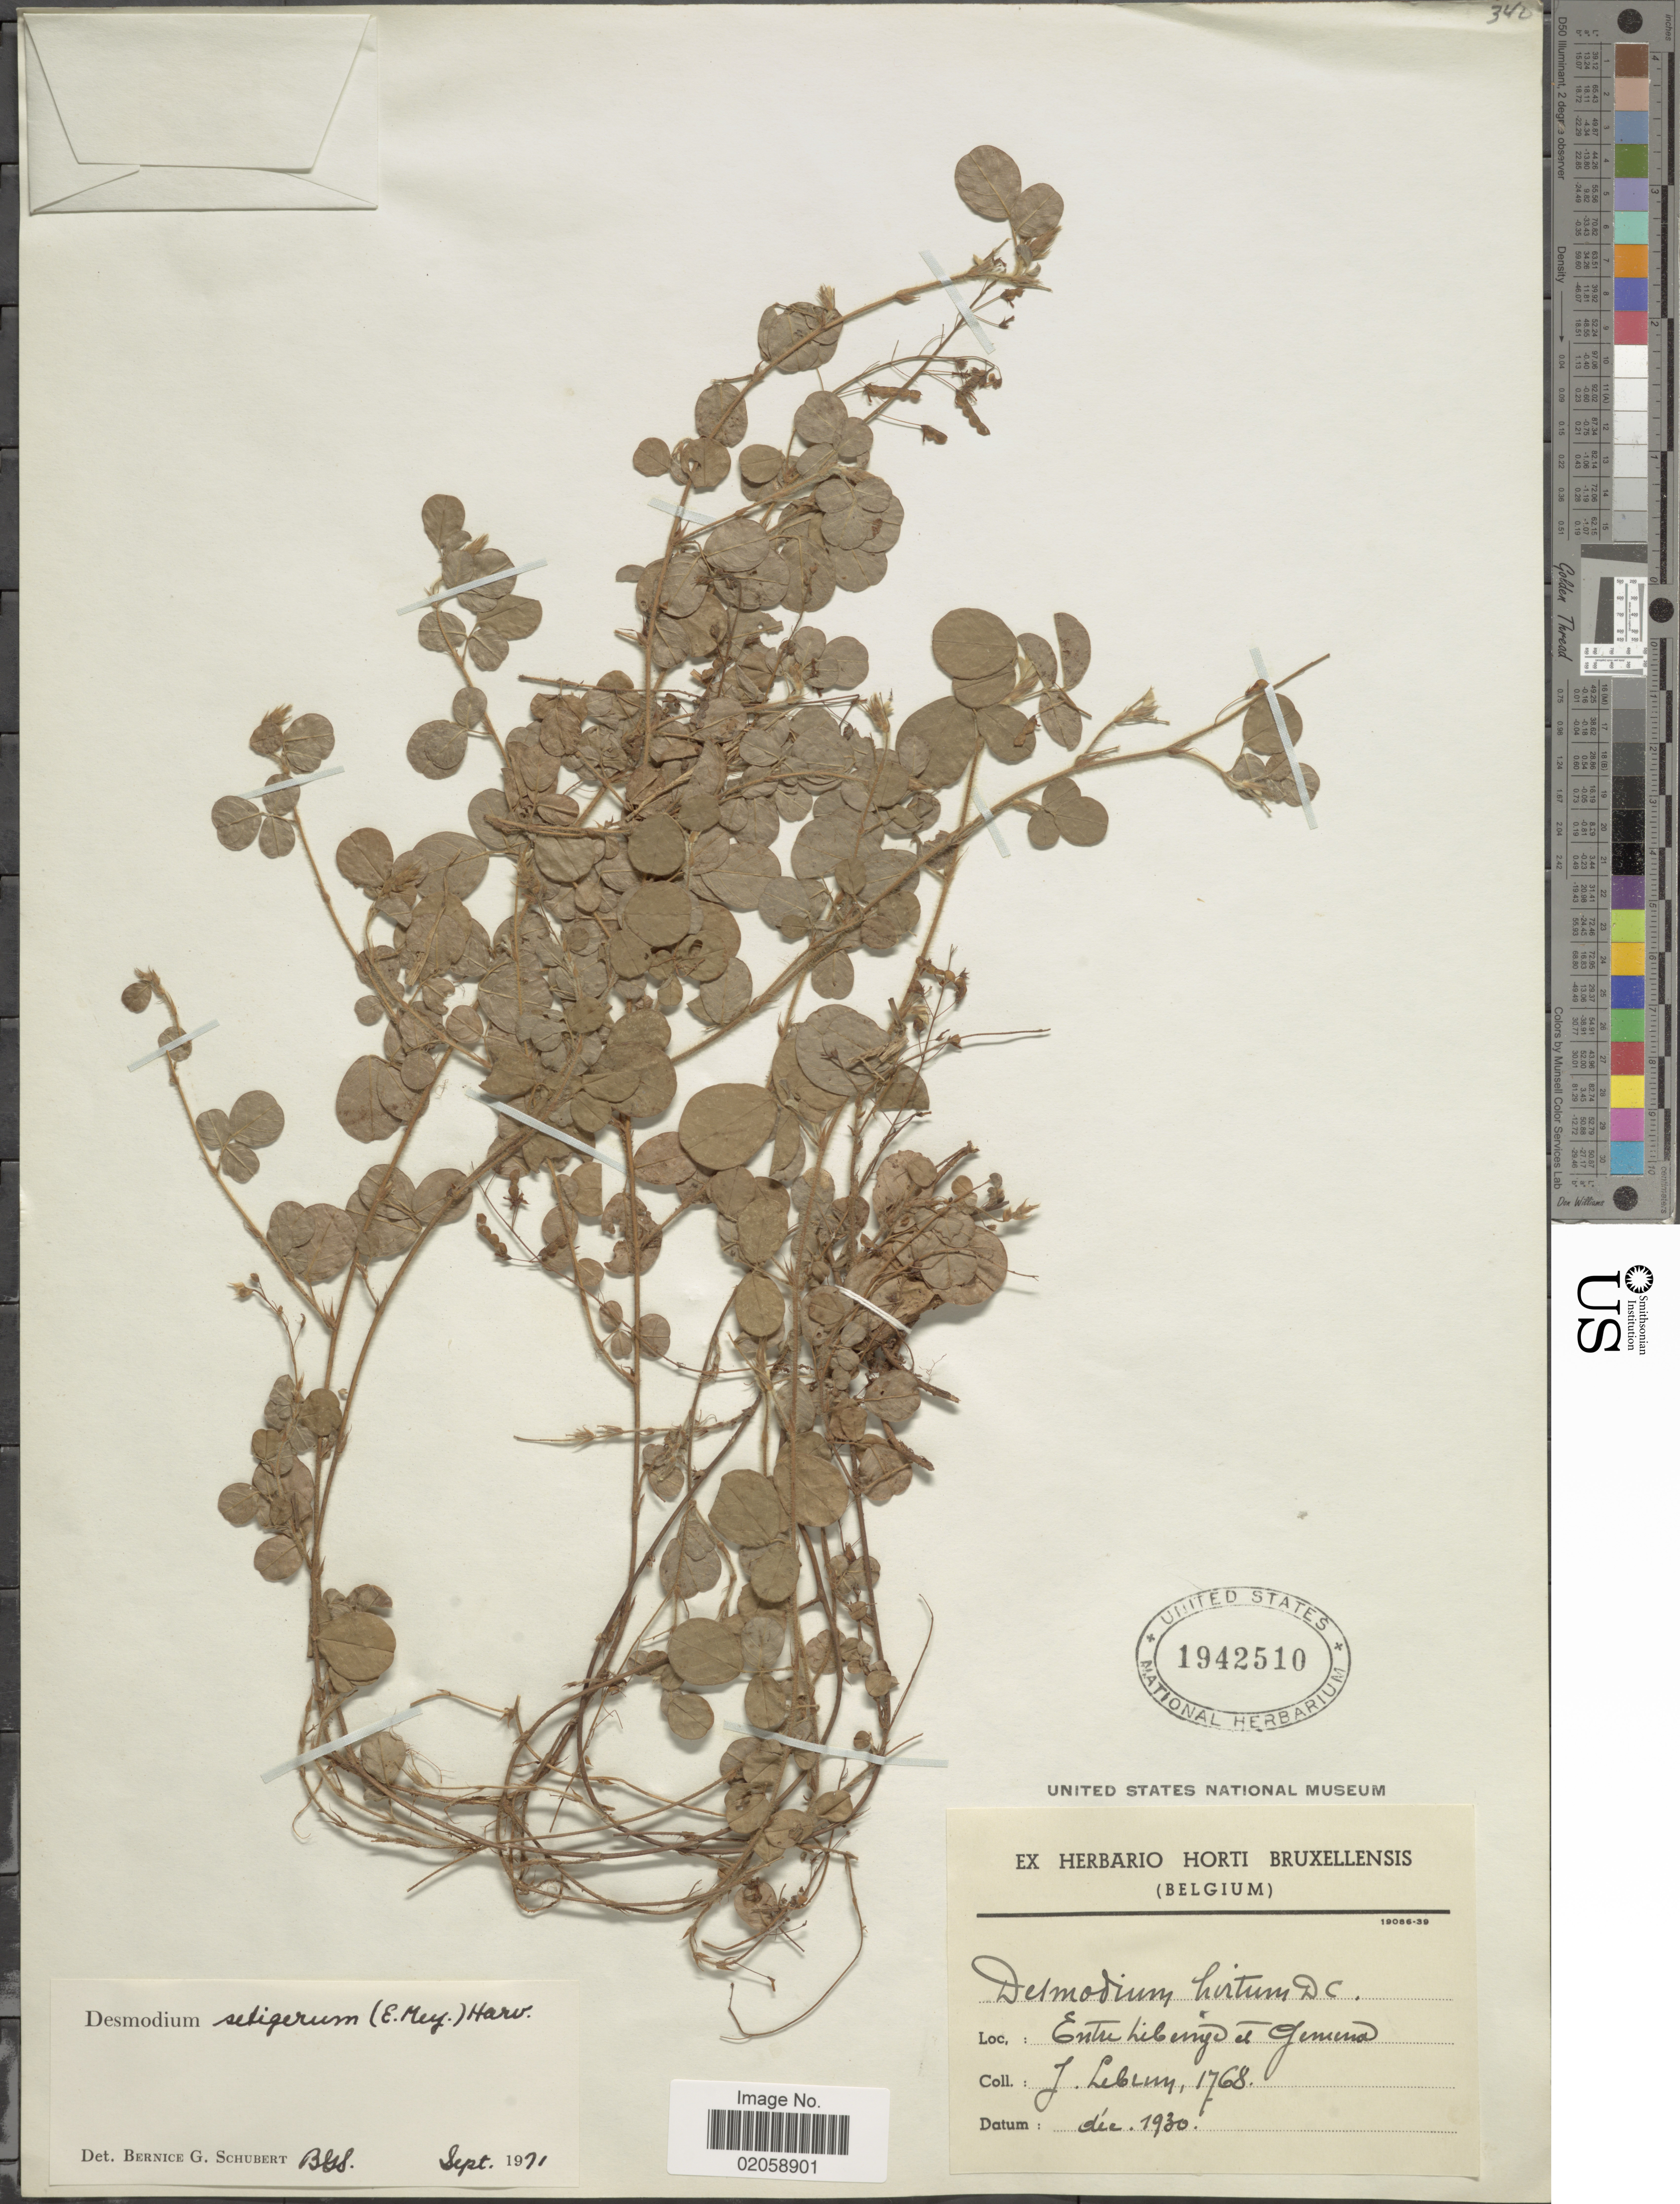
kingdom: Plantae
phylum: Tracheophyta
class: Magnoliopsida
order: Fabales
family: Fabaceae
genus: Grona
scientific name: Grona setigera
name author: (E. Mey.) H. Ohashi & K. Ohashi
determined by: Strong, Mark T., (BOT), Smithsonian Institution - National Museum of Natural History (UNITED STATES)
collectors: J. A. Lebrun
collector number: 1768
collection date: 1930-12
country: Congo, Democratic Republic of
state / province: Equateur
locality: Entre Libenge et Gemena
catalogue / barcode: US 1942510